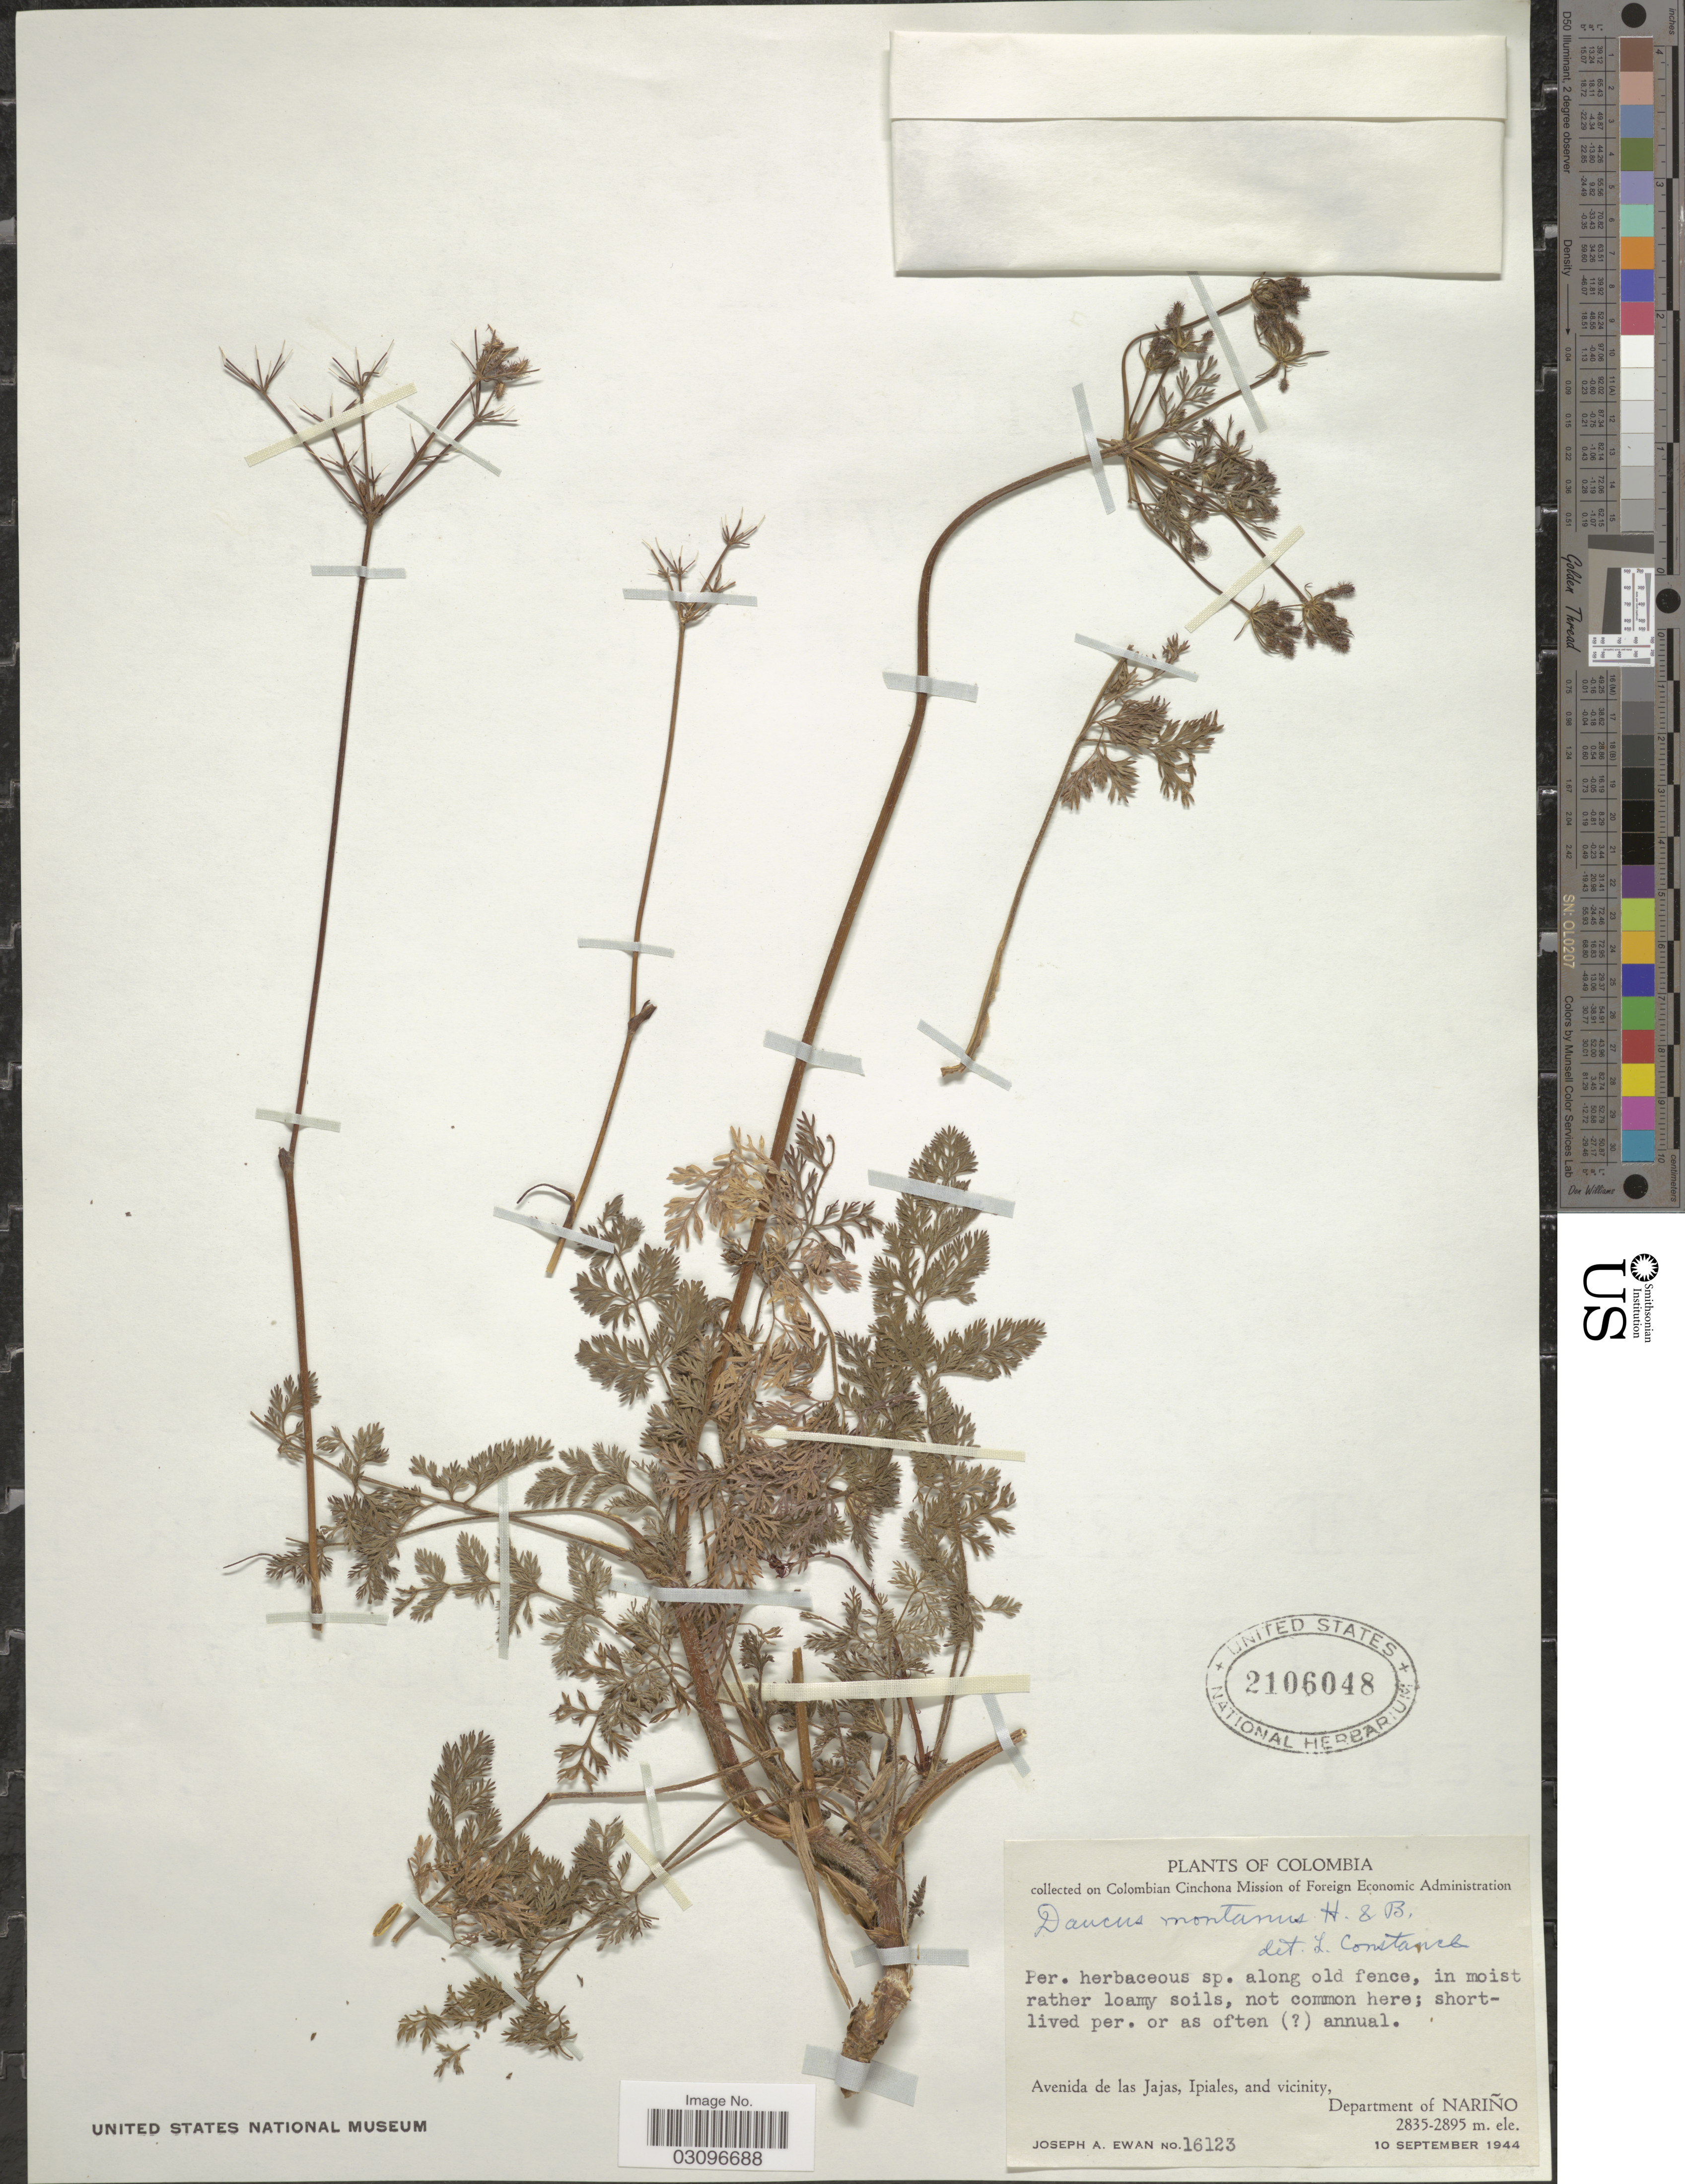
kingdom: Plantae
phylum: Tracheophyta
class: Magnoliopsida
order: Apiales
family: Apiaceae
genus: Daucus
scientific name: Daucus montanus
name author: Humb. & Bonpl. ex Spreng.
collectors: J. A. Ewan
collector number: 16123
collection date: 1944-09-10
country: Colombia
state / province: Nariño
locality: Avenida de las Jajas, Ipiales, and vicinity. Department of Nariño.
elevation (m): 2835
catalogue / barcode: US 2106048